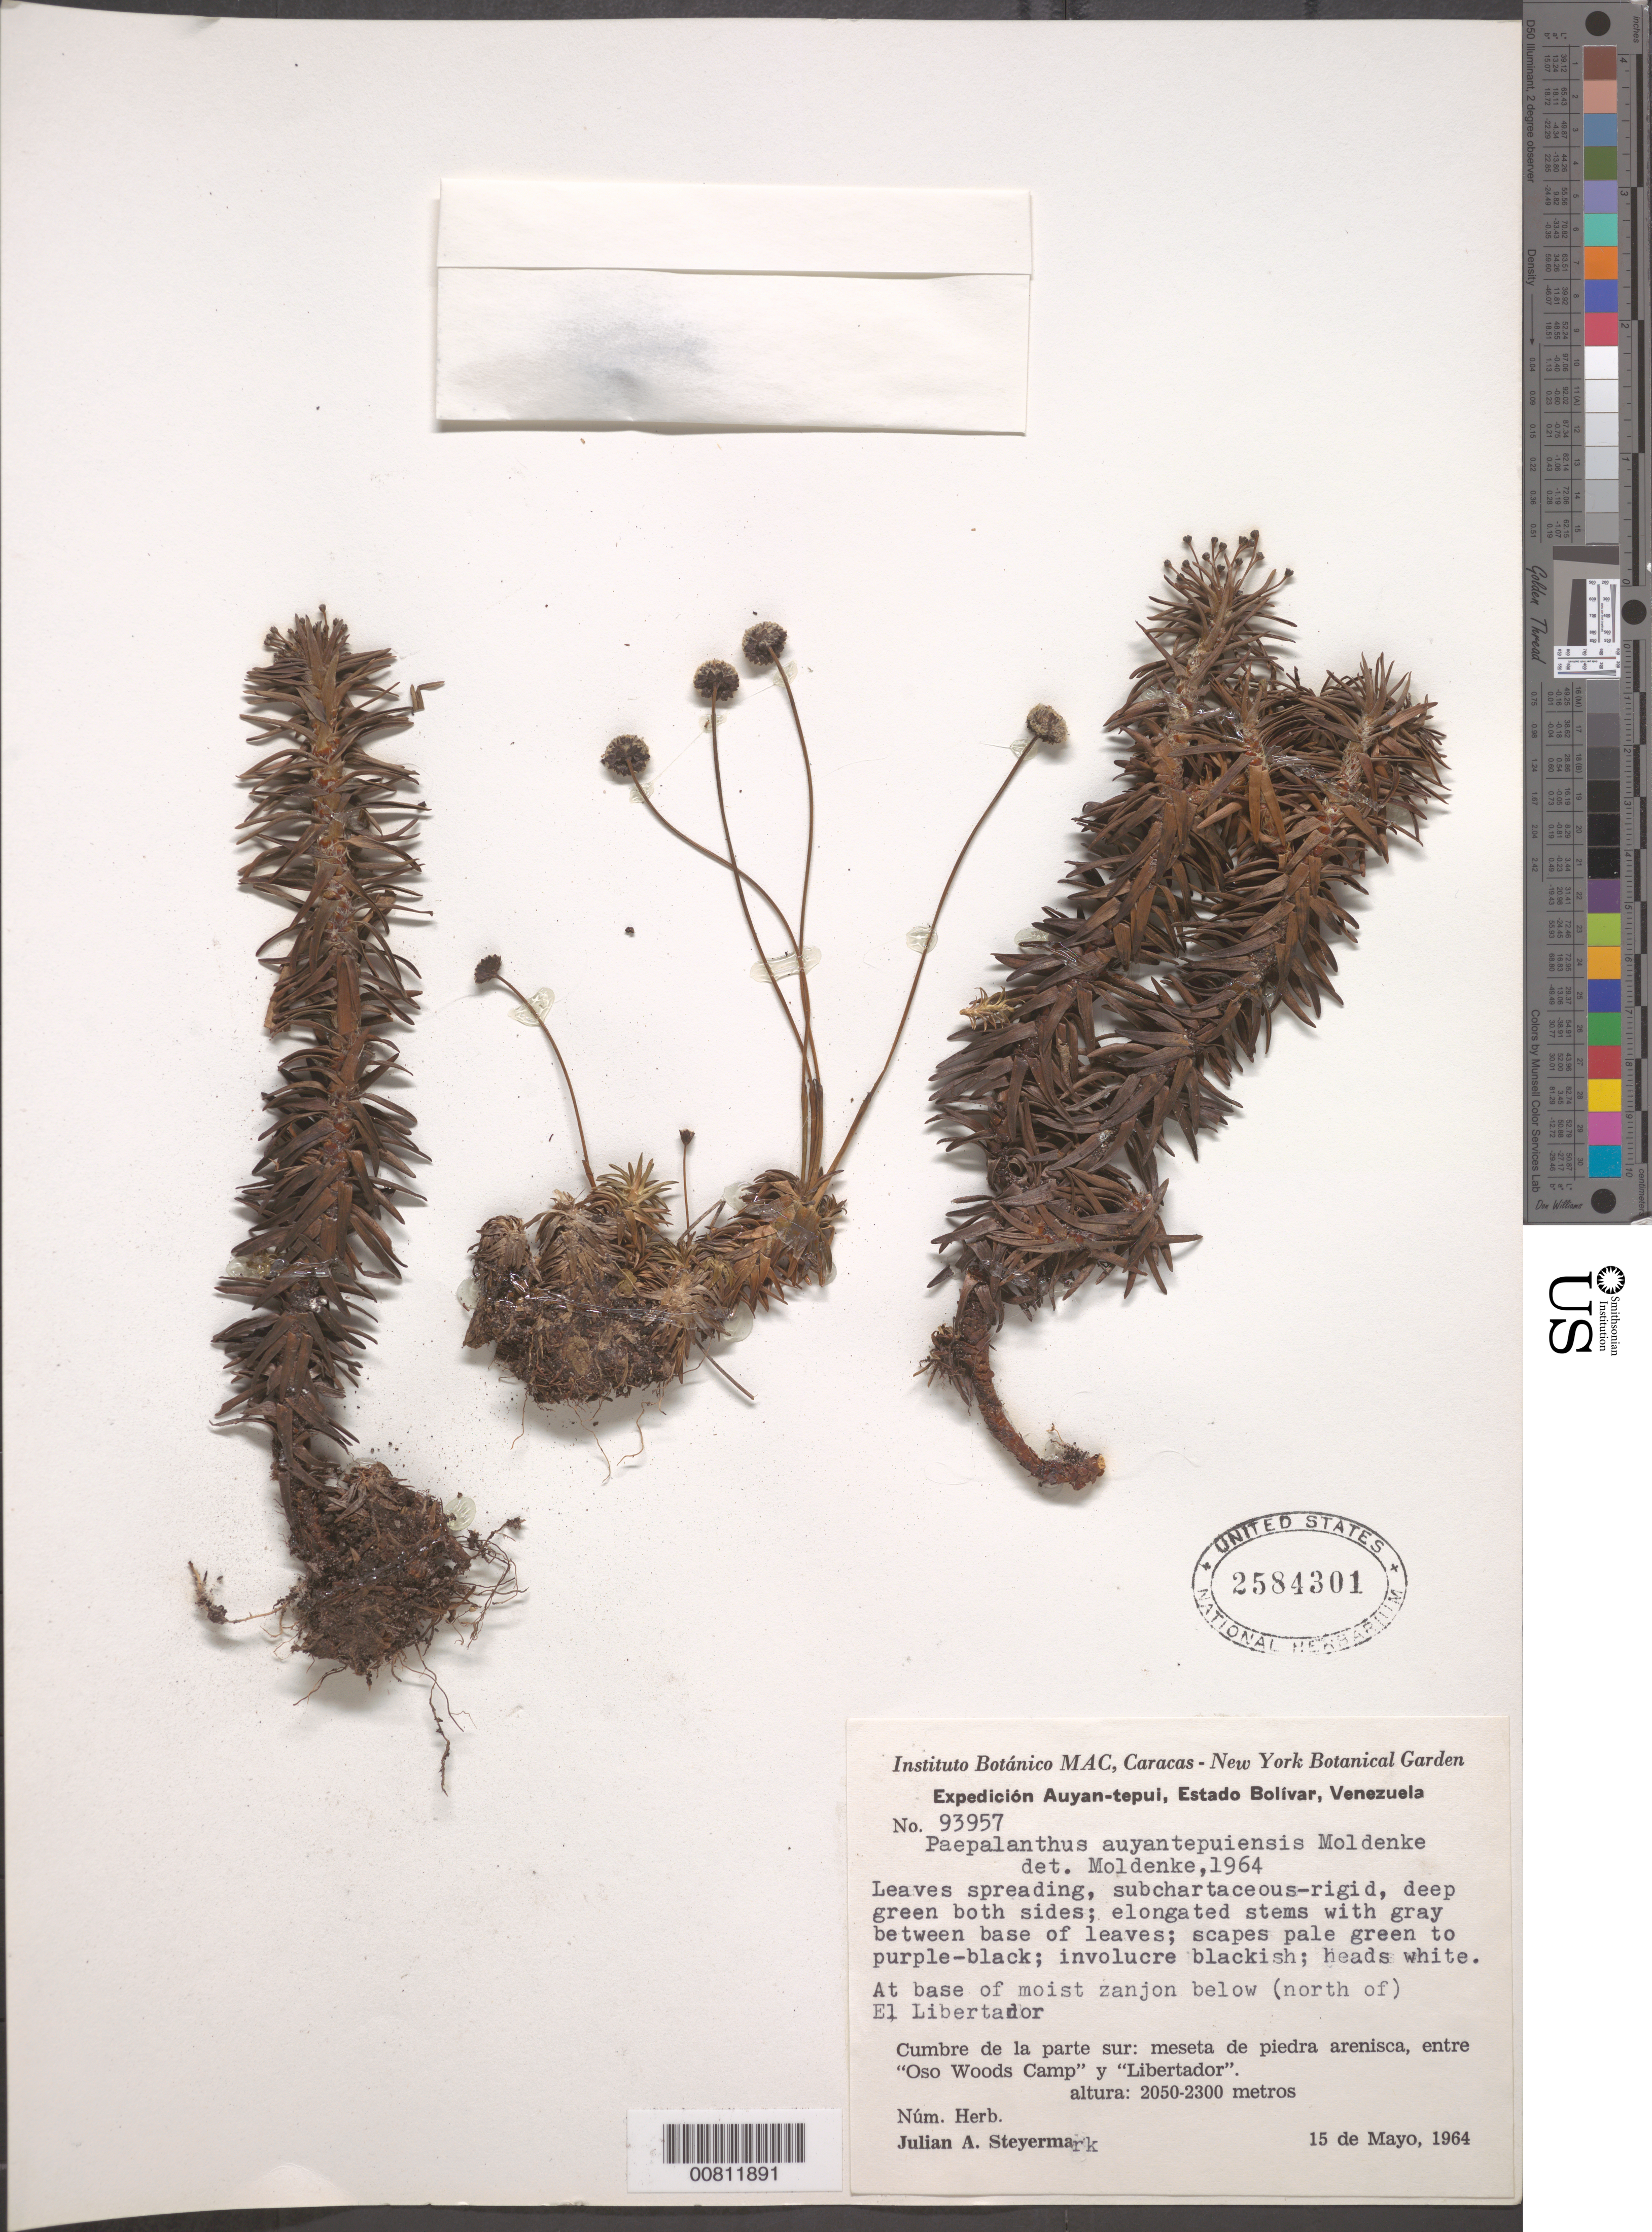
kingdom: Plantae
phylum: Tracheophyta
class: Liliopsida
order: Poales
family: Eriocaulaceae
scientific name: Monosperma auyantepuiensis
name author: (Moldenke) Andrino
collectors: J. Steyermark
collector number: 93957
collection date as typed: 15-May-64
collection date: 1964-05-15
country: Venezuela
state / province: Bolívar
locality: Auyan-tepuí, entre Oso Woods Camp y Libertador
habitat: Base of moist wooded zanjon; cumbre de la parte sur; meseta de piedra arenisca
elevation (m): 2050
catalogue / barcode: US 2584301